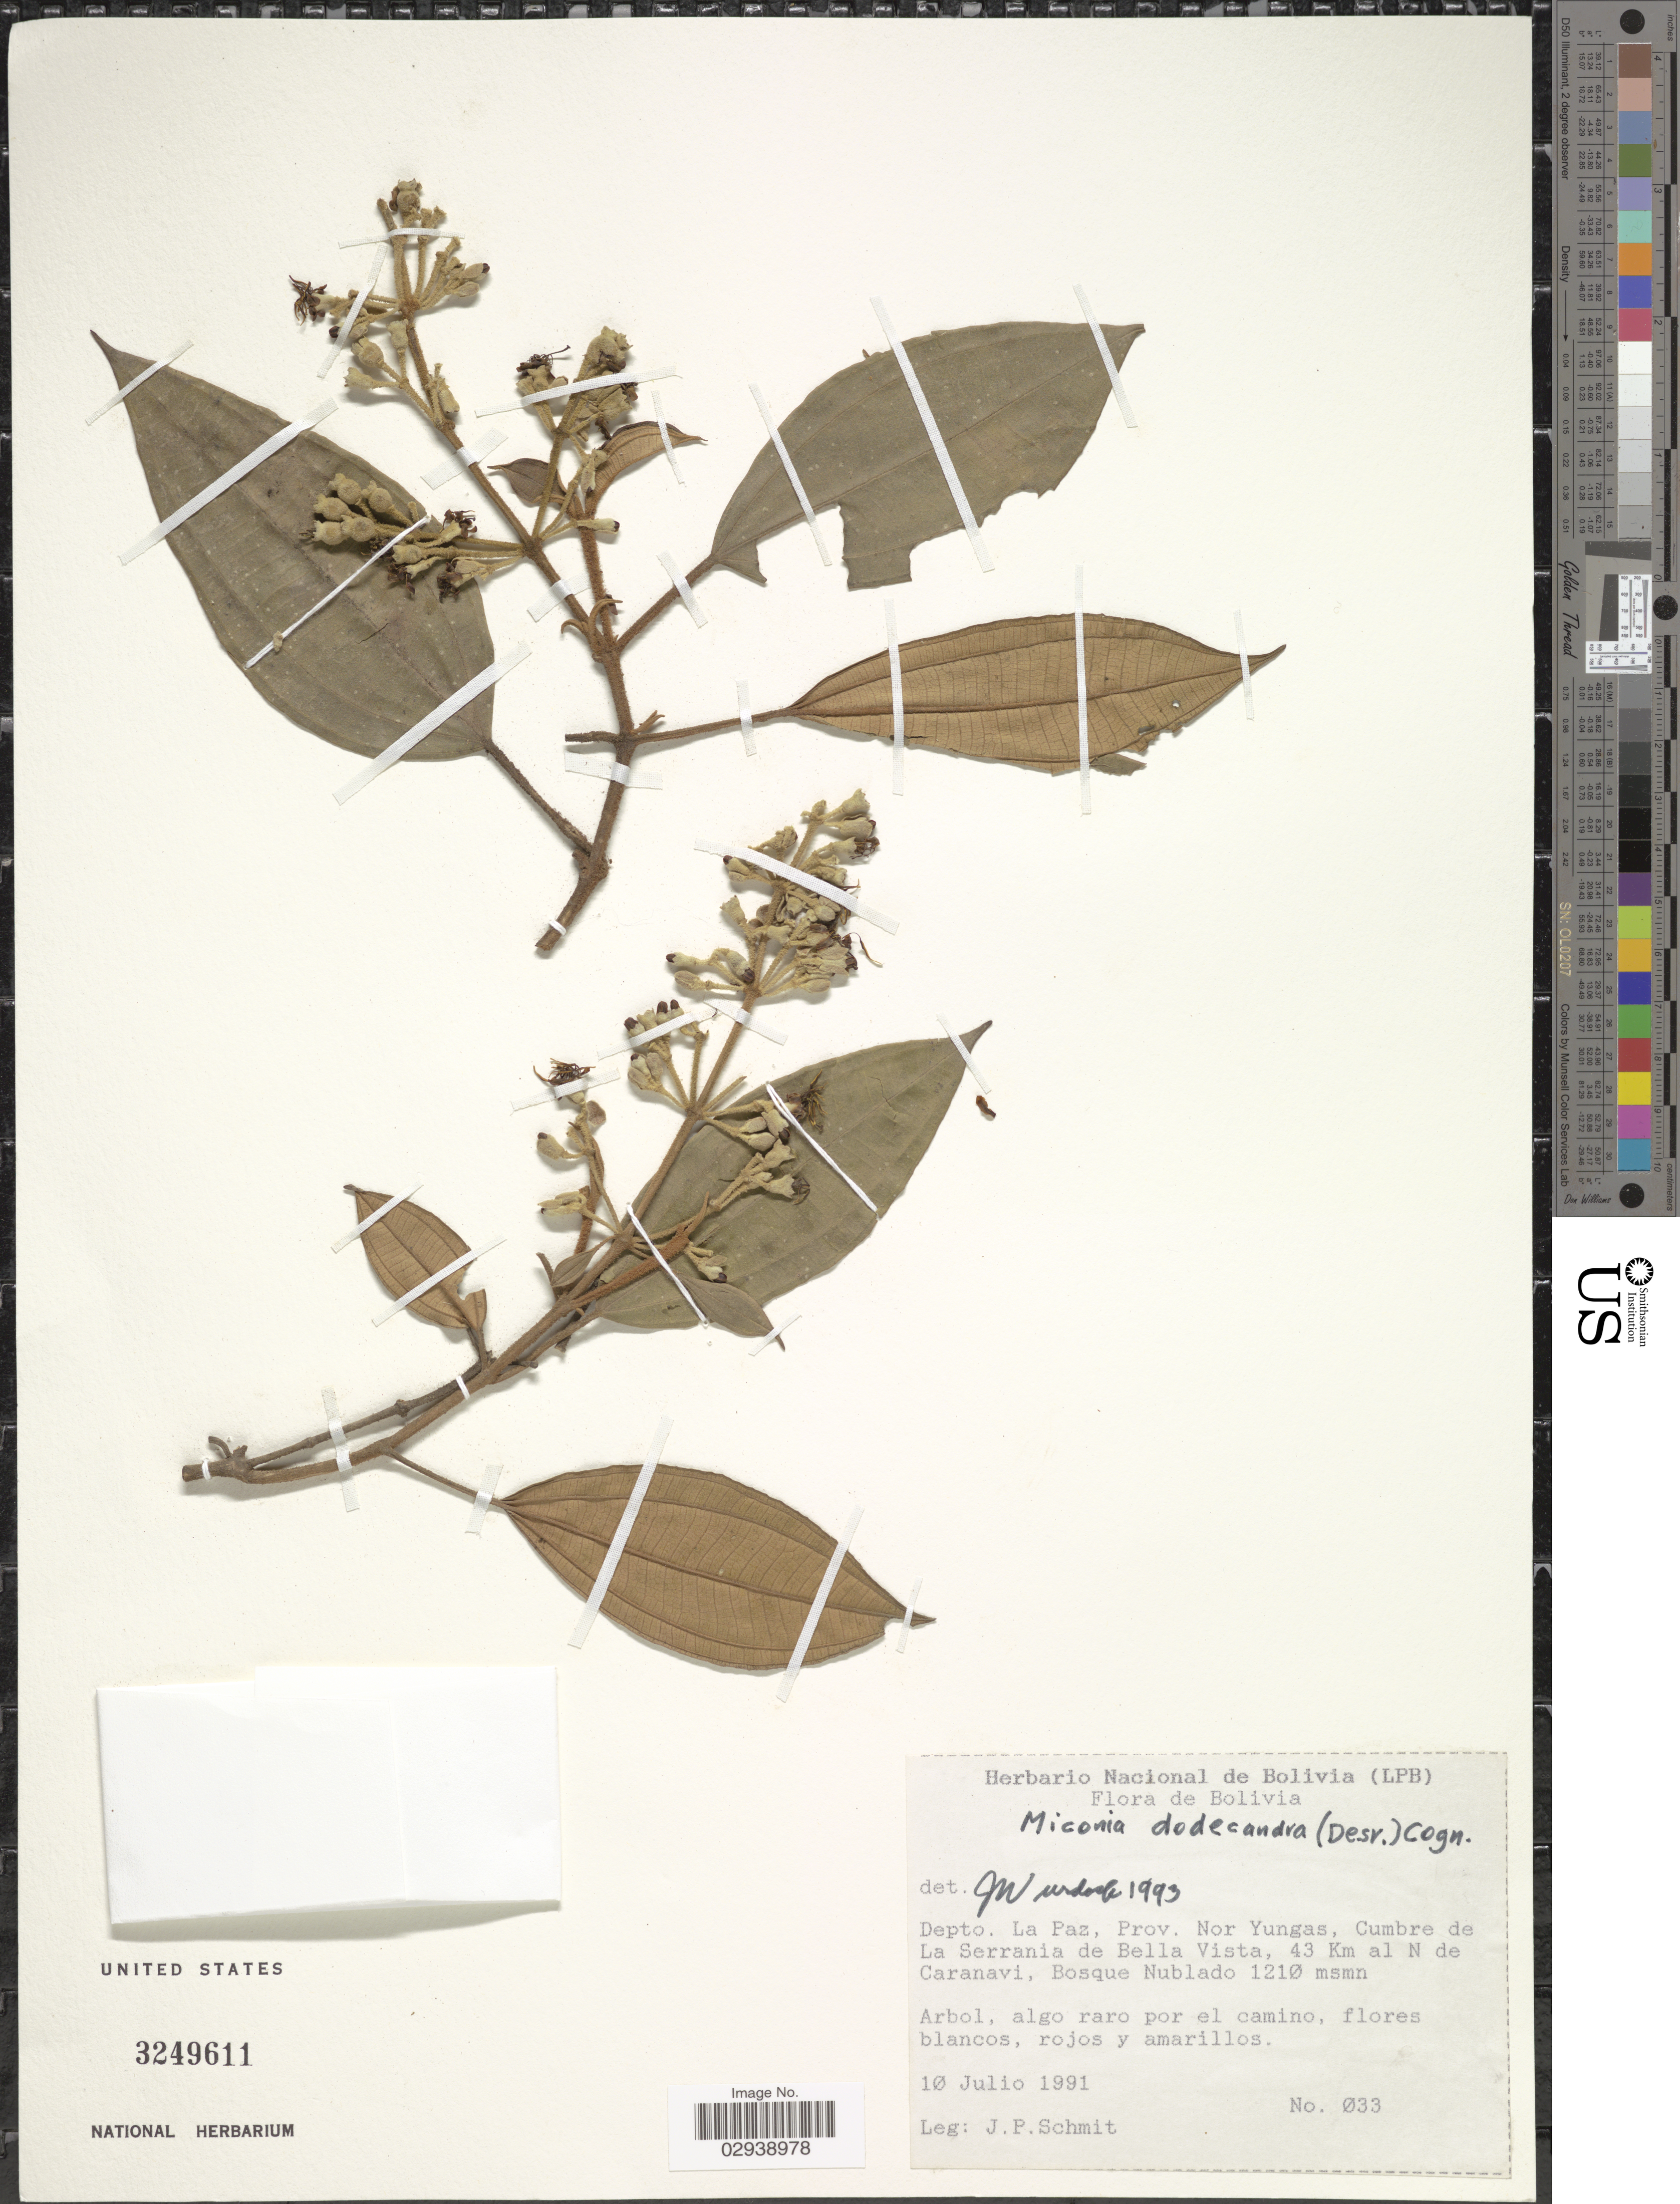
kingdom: Plantae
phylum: Tracheophyta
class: Magnoliopsida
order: Myrtales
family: Melastomataceae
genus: Miconia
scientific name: Miconia dodecandra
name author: Cogn.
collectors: J. Schmit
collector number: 033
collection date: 1991-07-10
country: Bolivia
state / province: La Paz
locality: Depto. La Paz, Prov. Nor Yungas, Cumbre de La Serrania de Bella Vista, 43 Km al N de Caranavi, Bosque Nublado.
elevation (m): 1210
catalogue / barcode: US 3249611